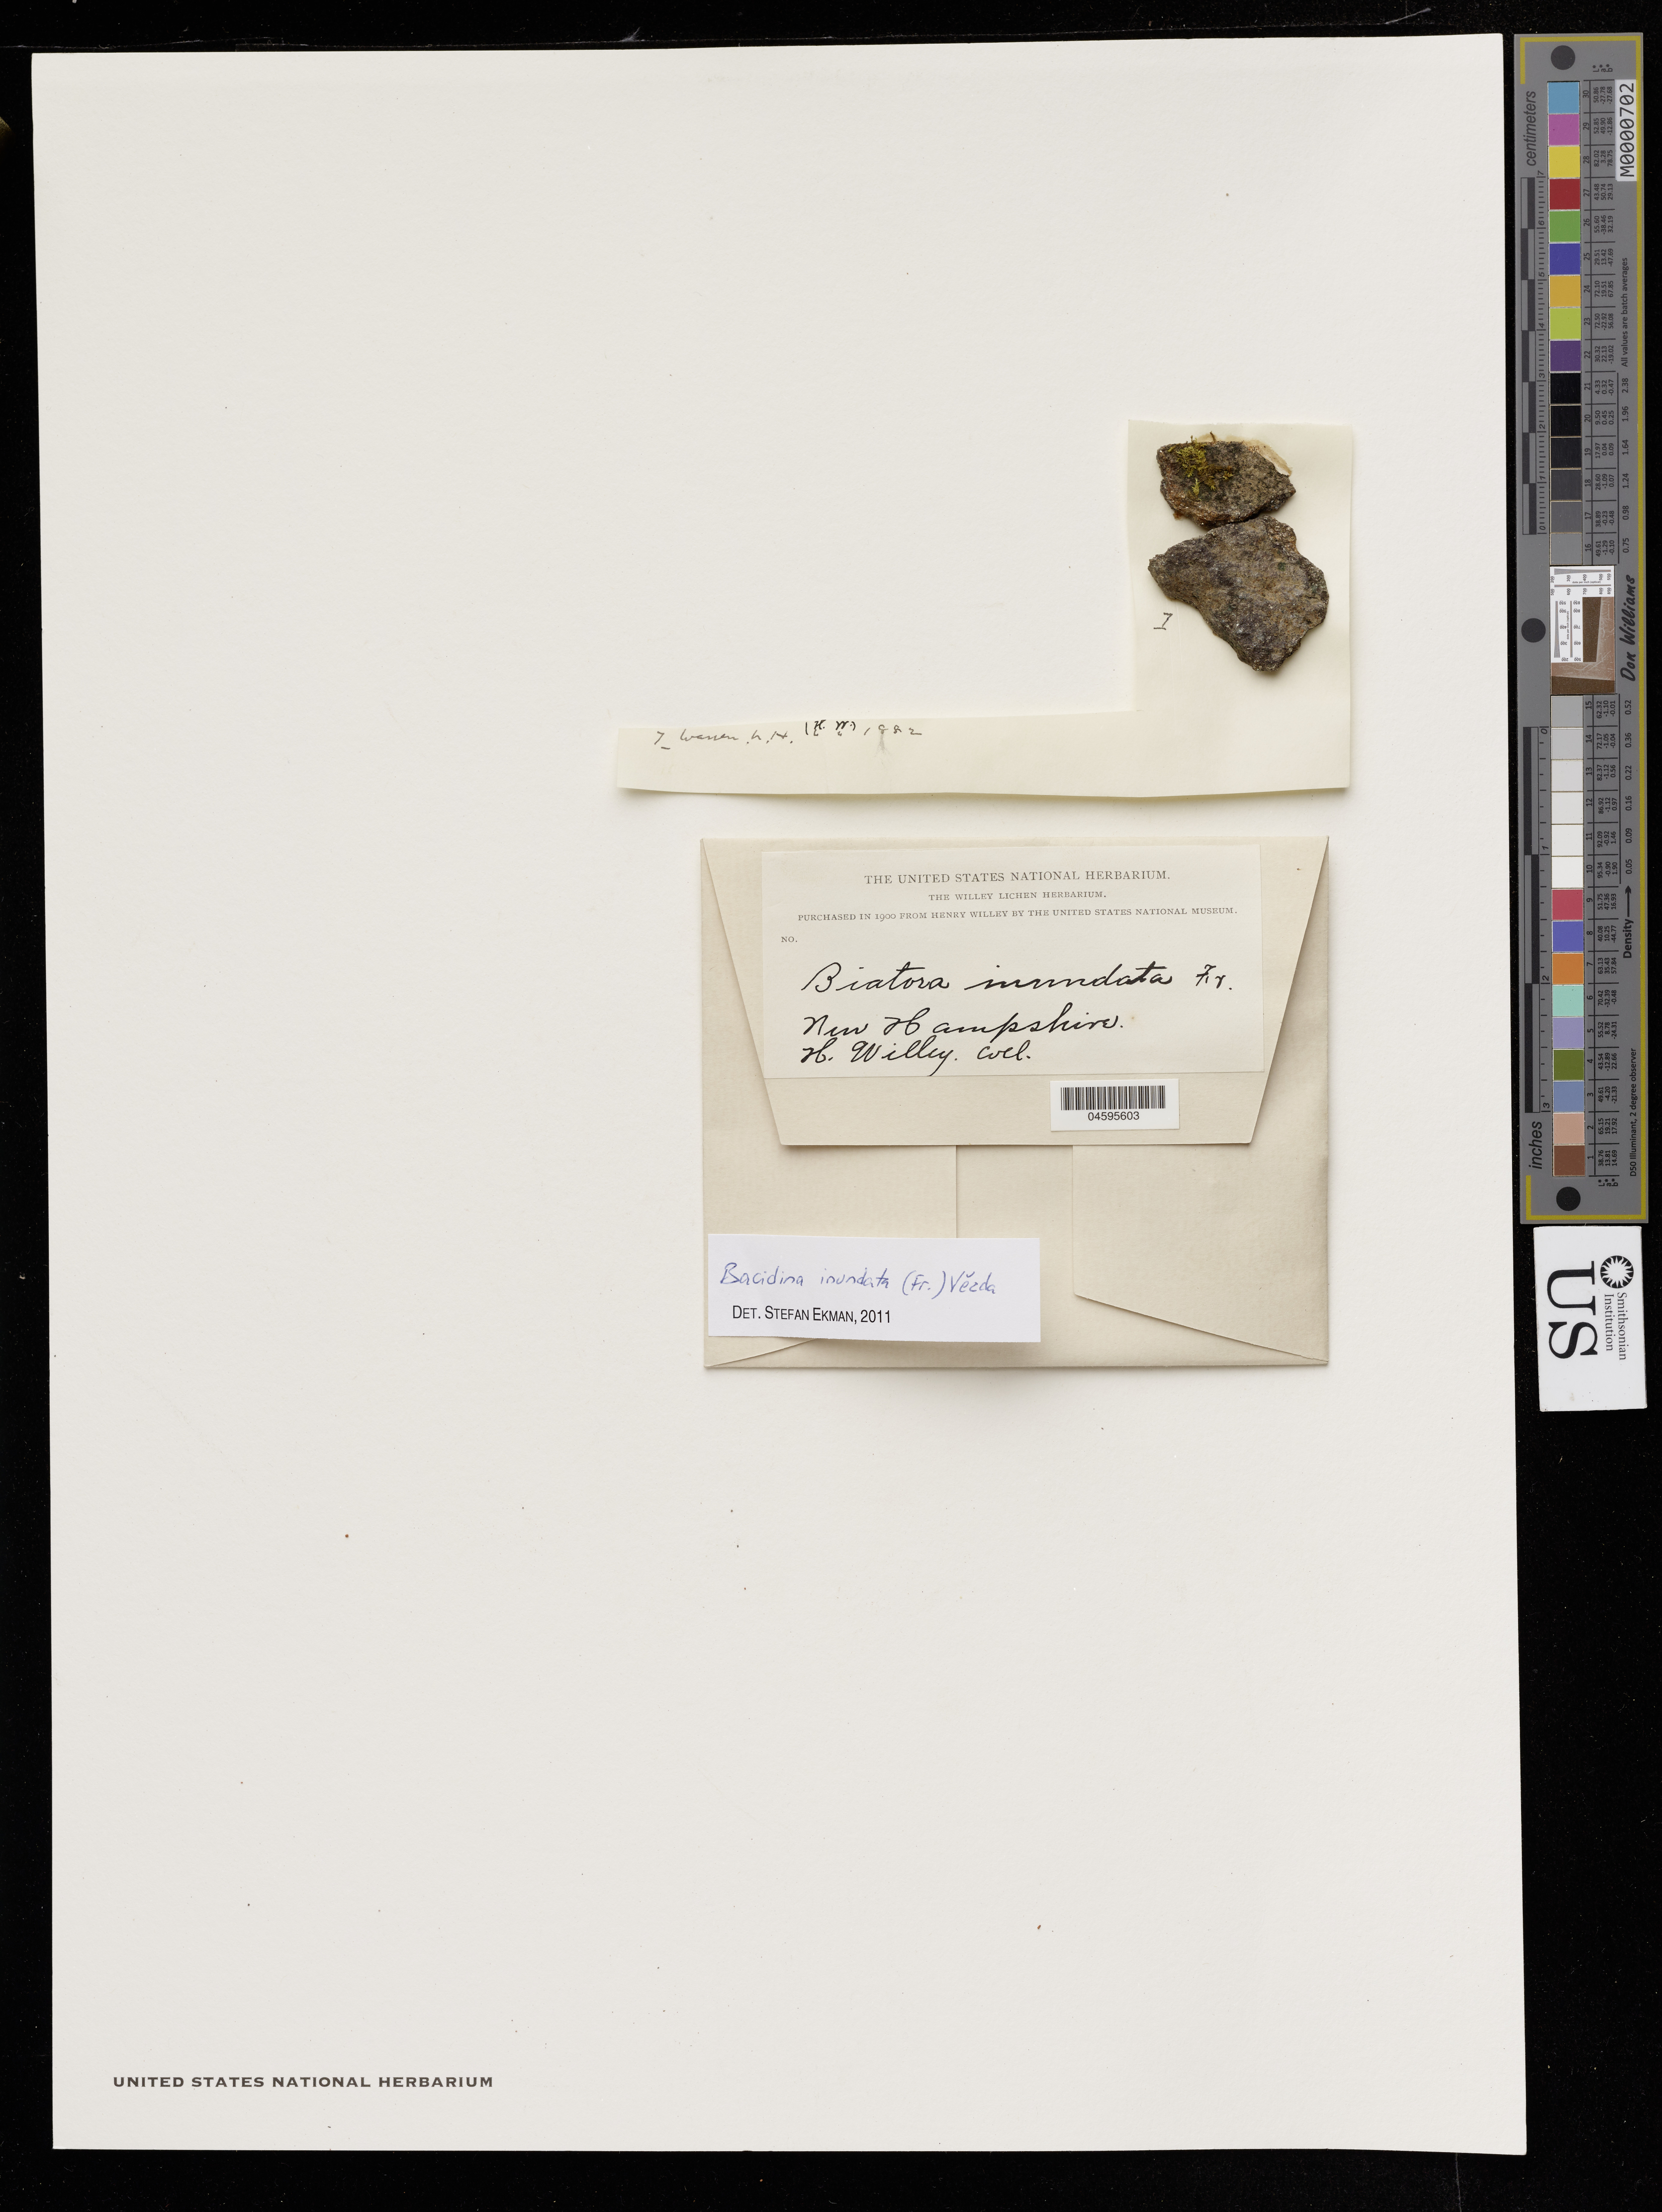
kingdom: Fungi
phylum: Ascomycota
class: Lecanoromycetes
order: Lecanorales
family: Ramalinaceae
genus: Bacidia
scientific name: Bacidia inundata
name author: (Fr.) Körb.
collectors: H. Willey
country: United States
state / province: New Hampshire